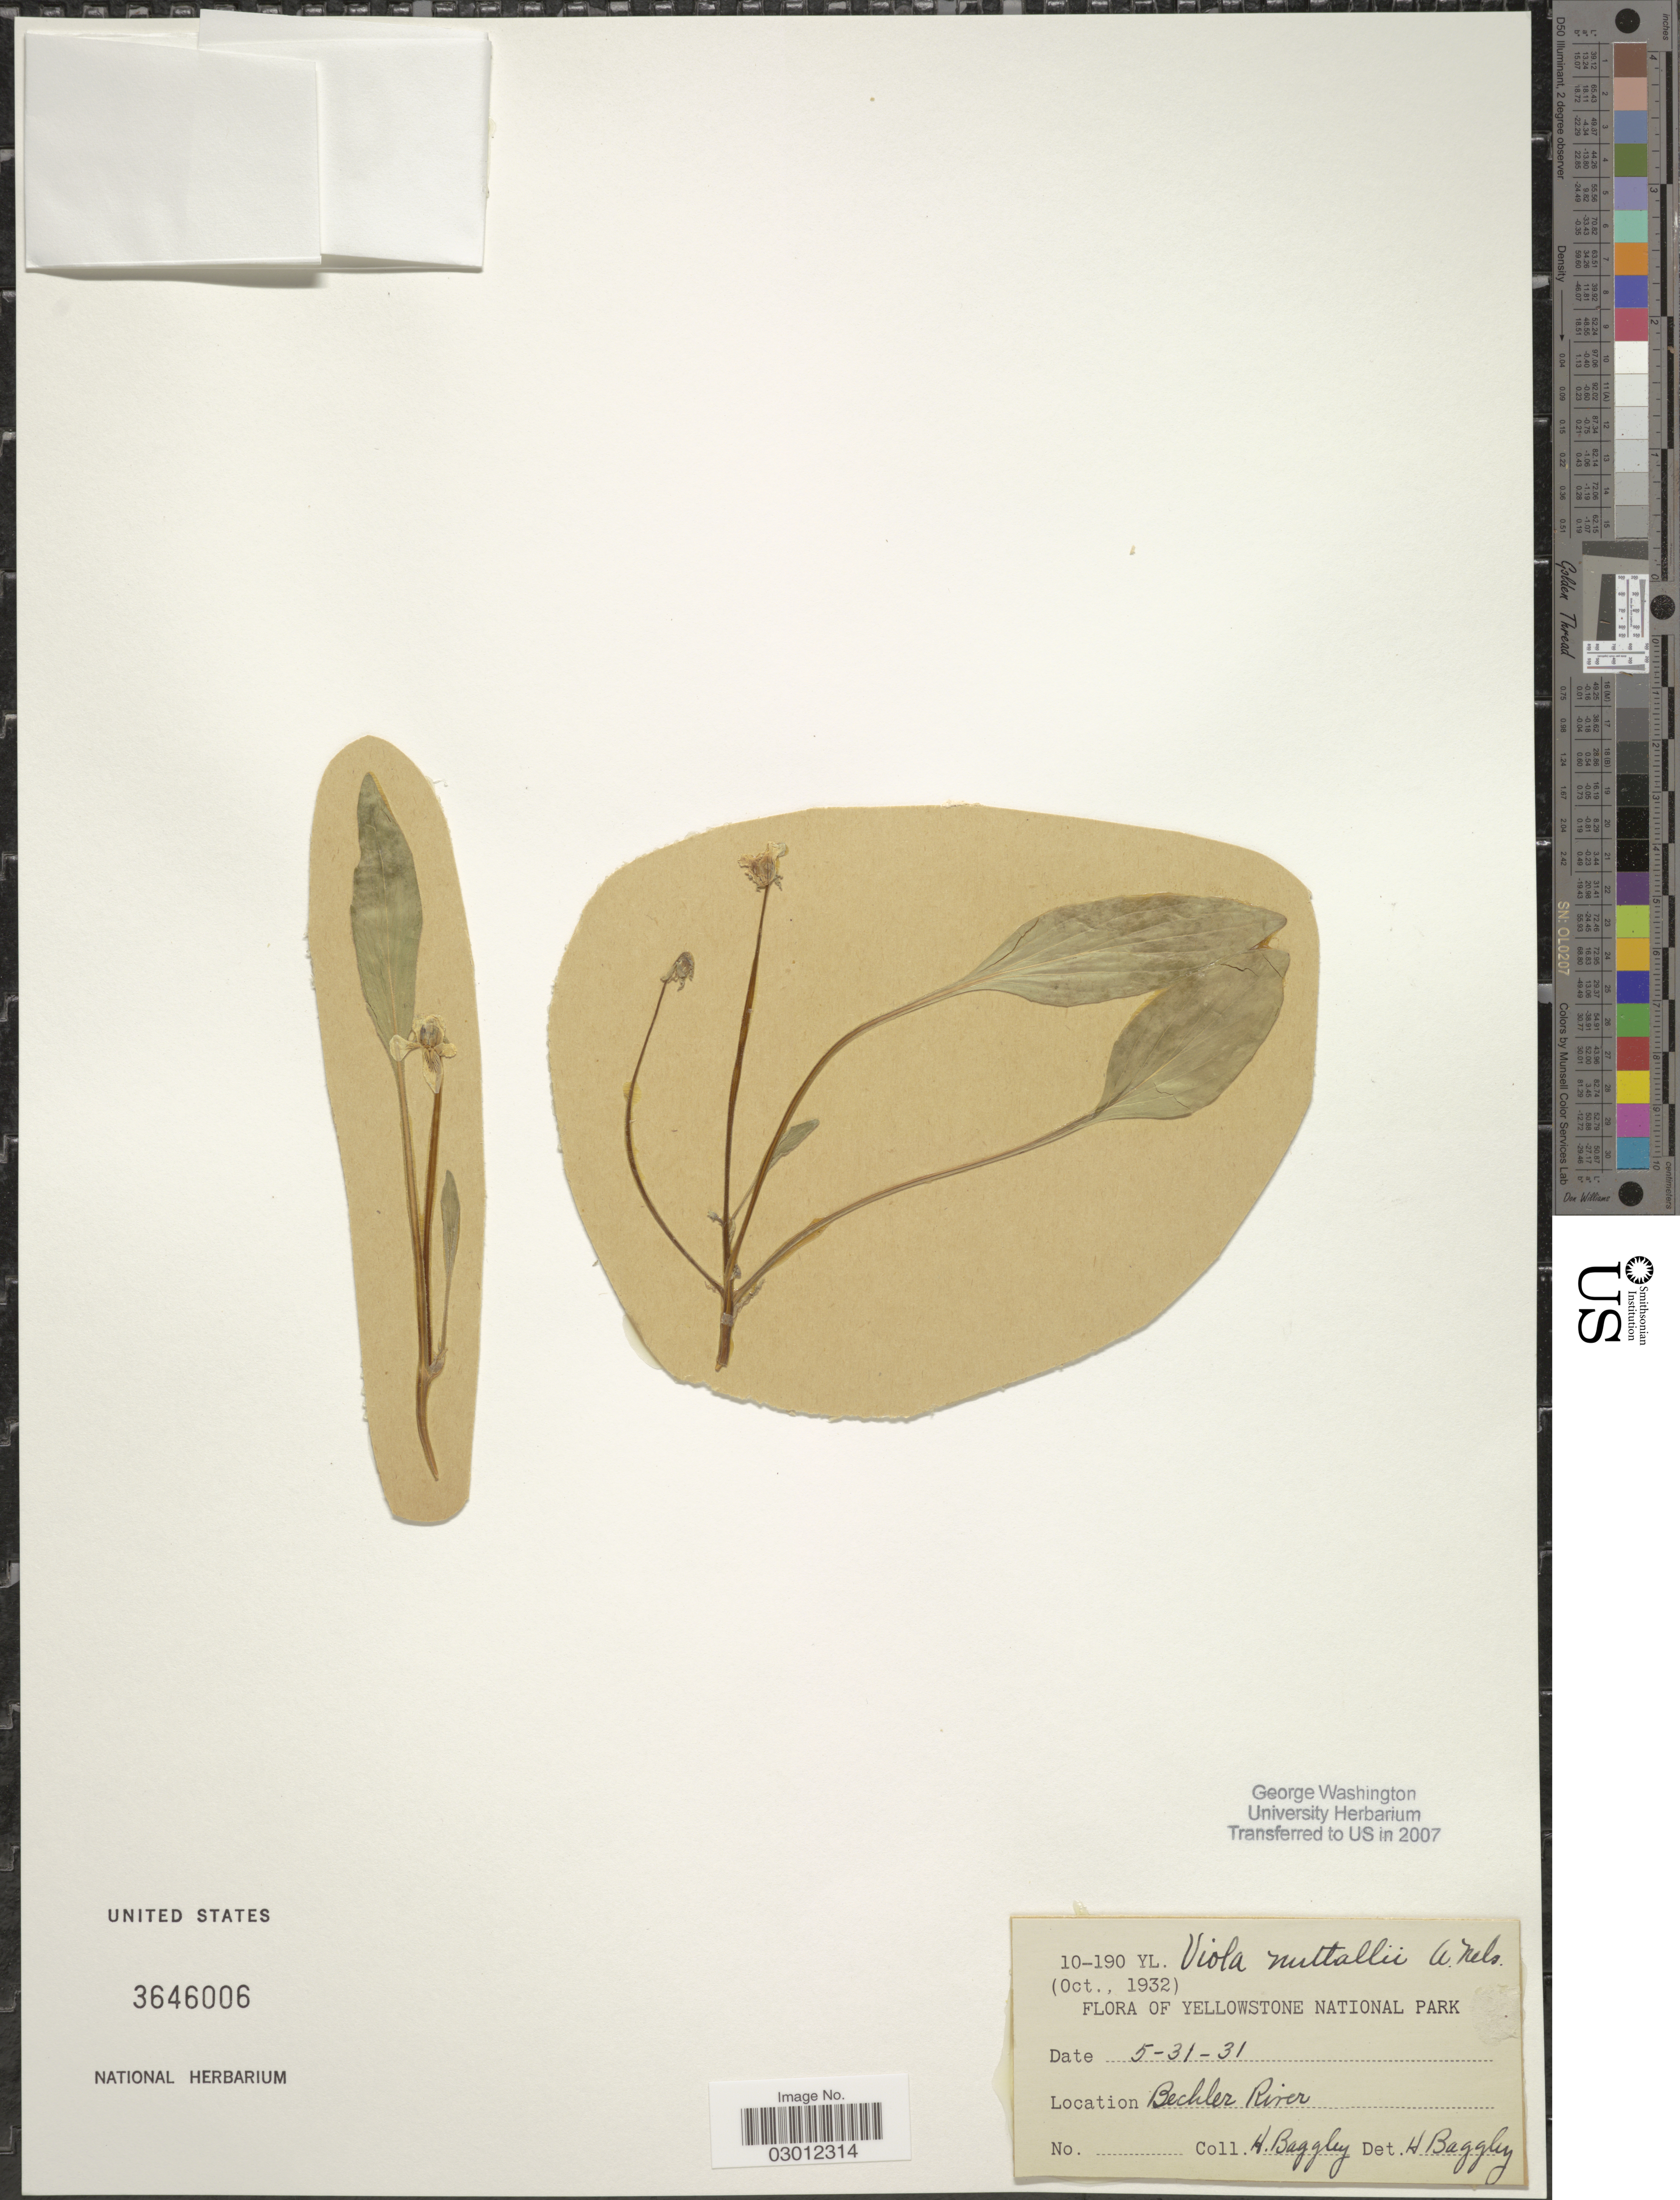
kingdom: Plantae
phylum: Tracheophyta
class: Magnoliopsida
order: Malpighiales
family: Violaceae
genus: Viola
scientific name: Viola nuttallii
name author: Pursh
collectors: H. Baggley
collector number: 10-190 YL.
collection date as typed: Transcribed d/m/y: 31/5/31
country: United States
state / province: Wyoming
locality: Yellowstone National Park. Bechler River.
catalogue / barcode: US 3646006